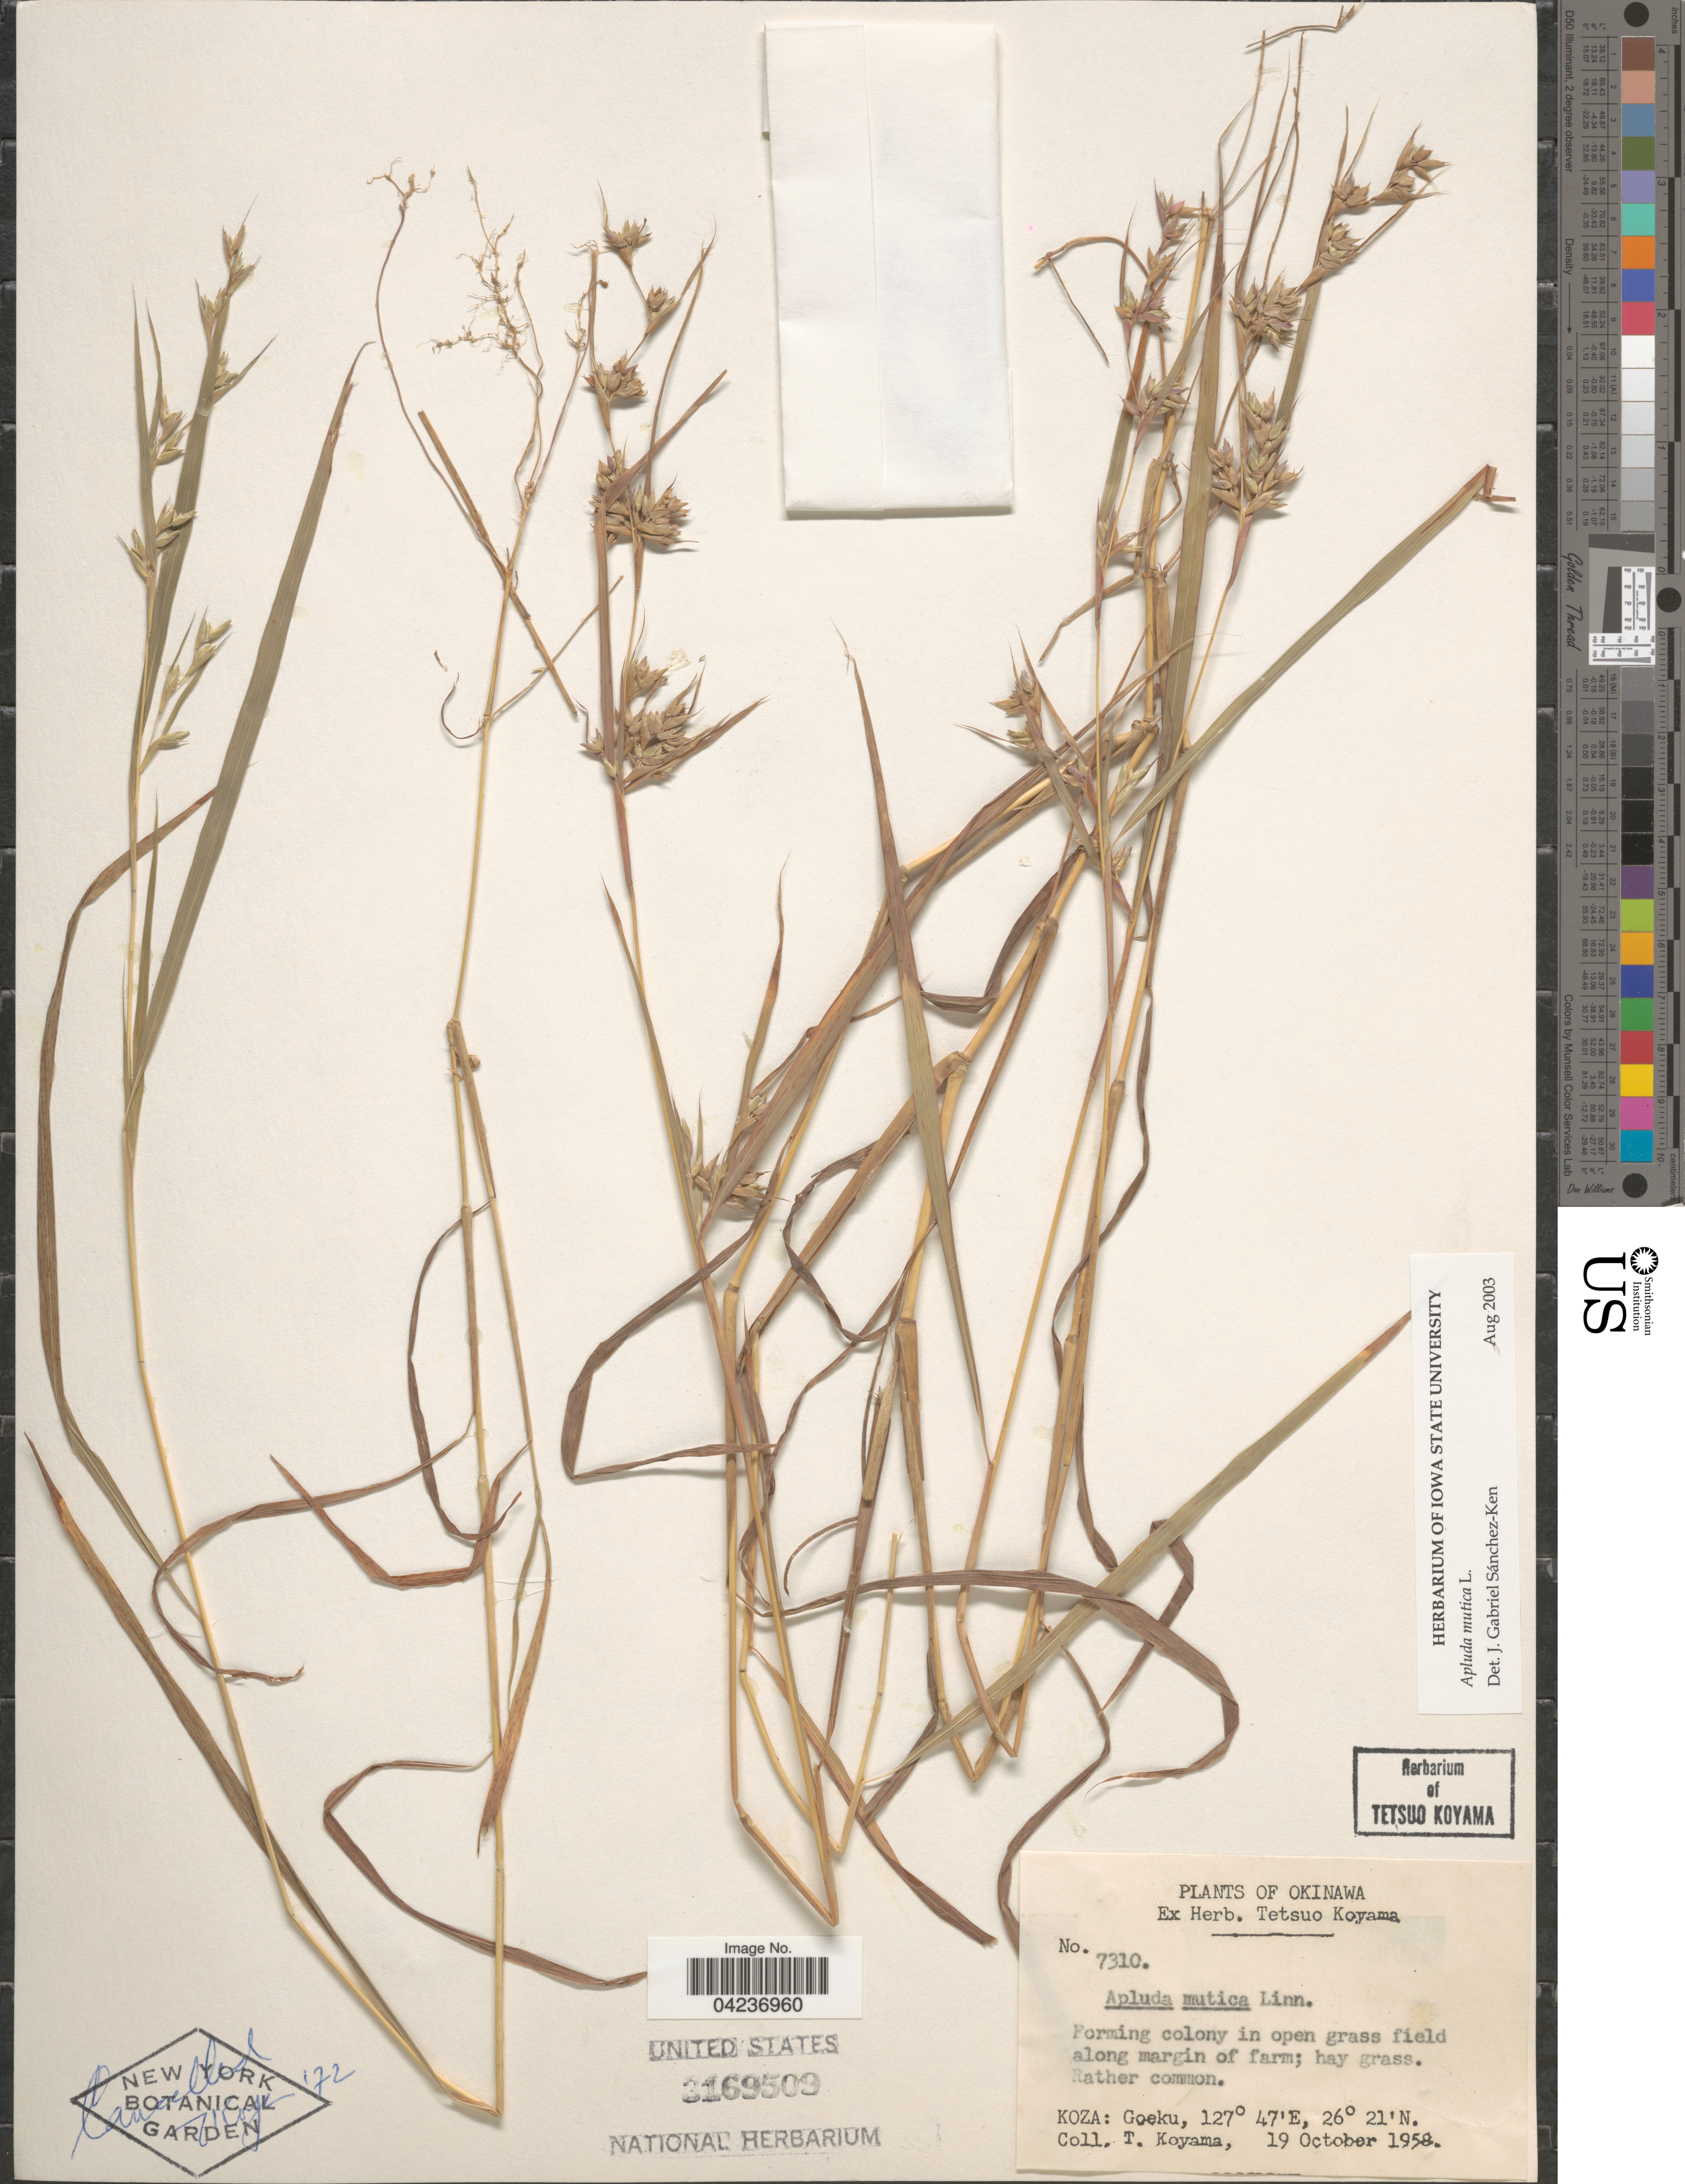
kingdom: Plantae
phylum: Tracheophyta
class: Liliopsida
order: Poales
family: Poaceae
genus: Apluda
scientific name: Apluda mutica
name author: L.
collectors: T. Koyama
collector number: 7310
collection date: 1958-10-19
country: Japan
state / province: Okinawa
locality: Koza: Goeku.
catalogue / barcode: US 3169509